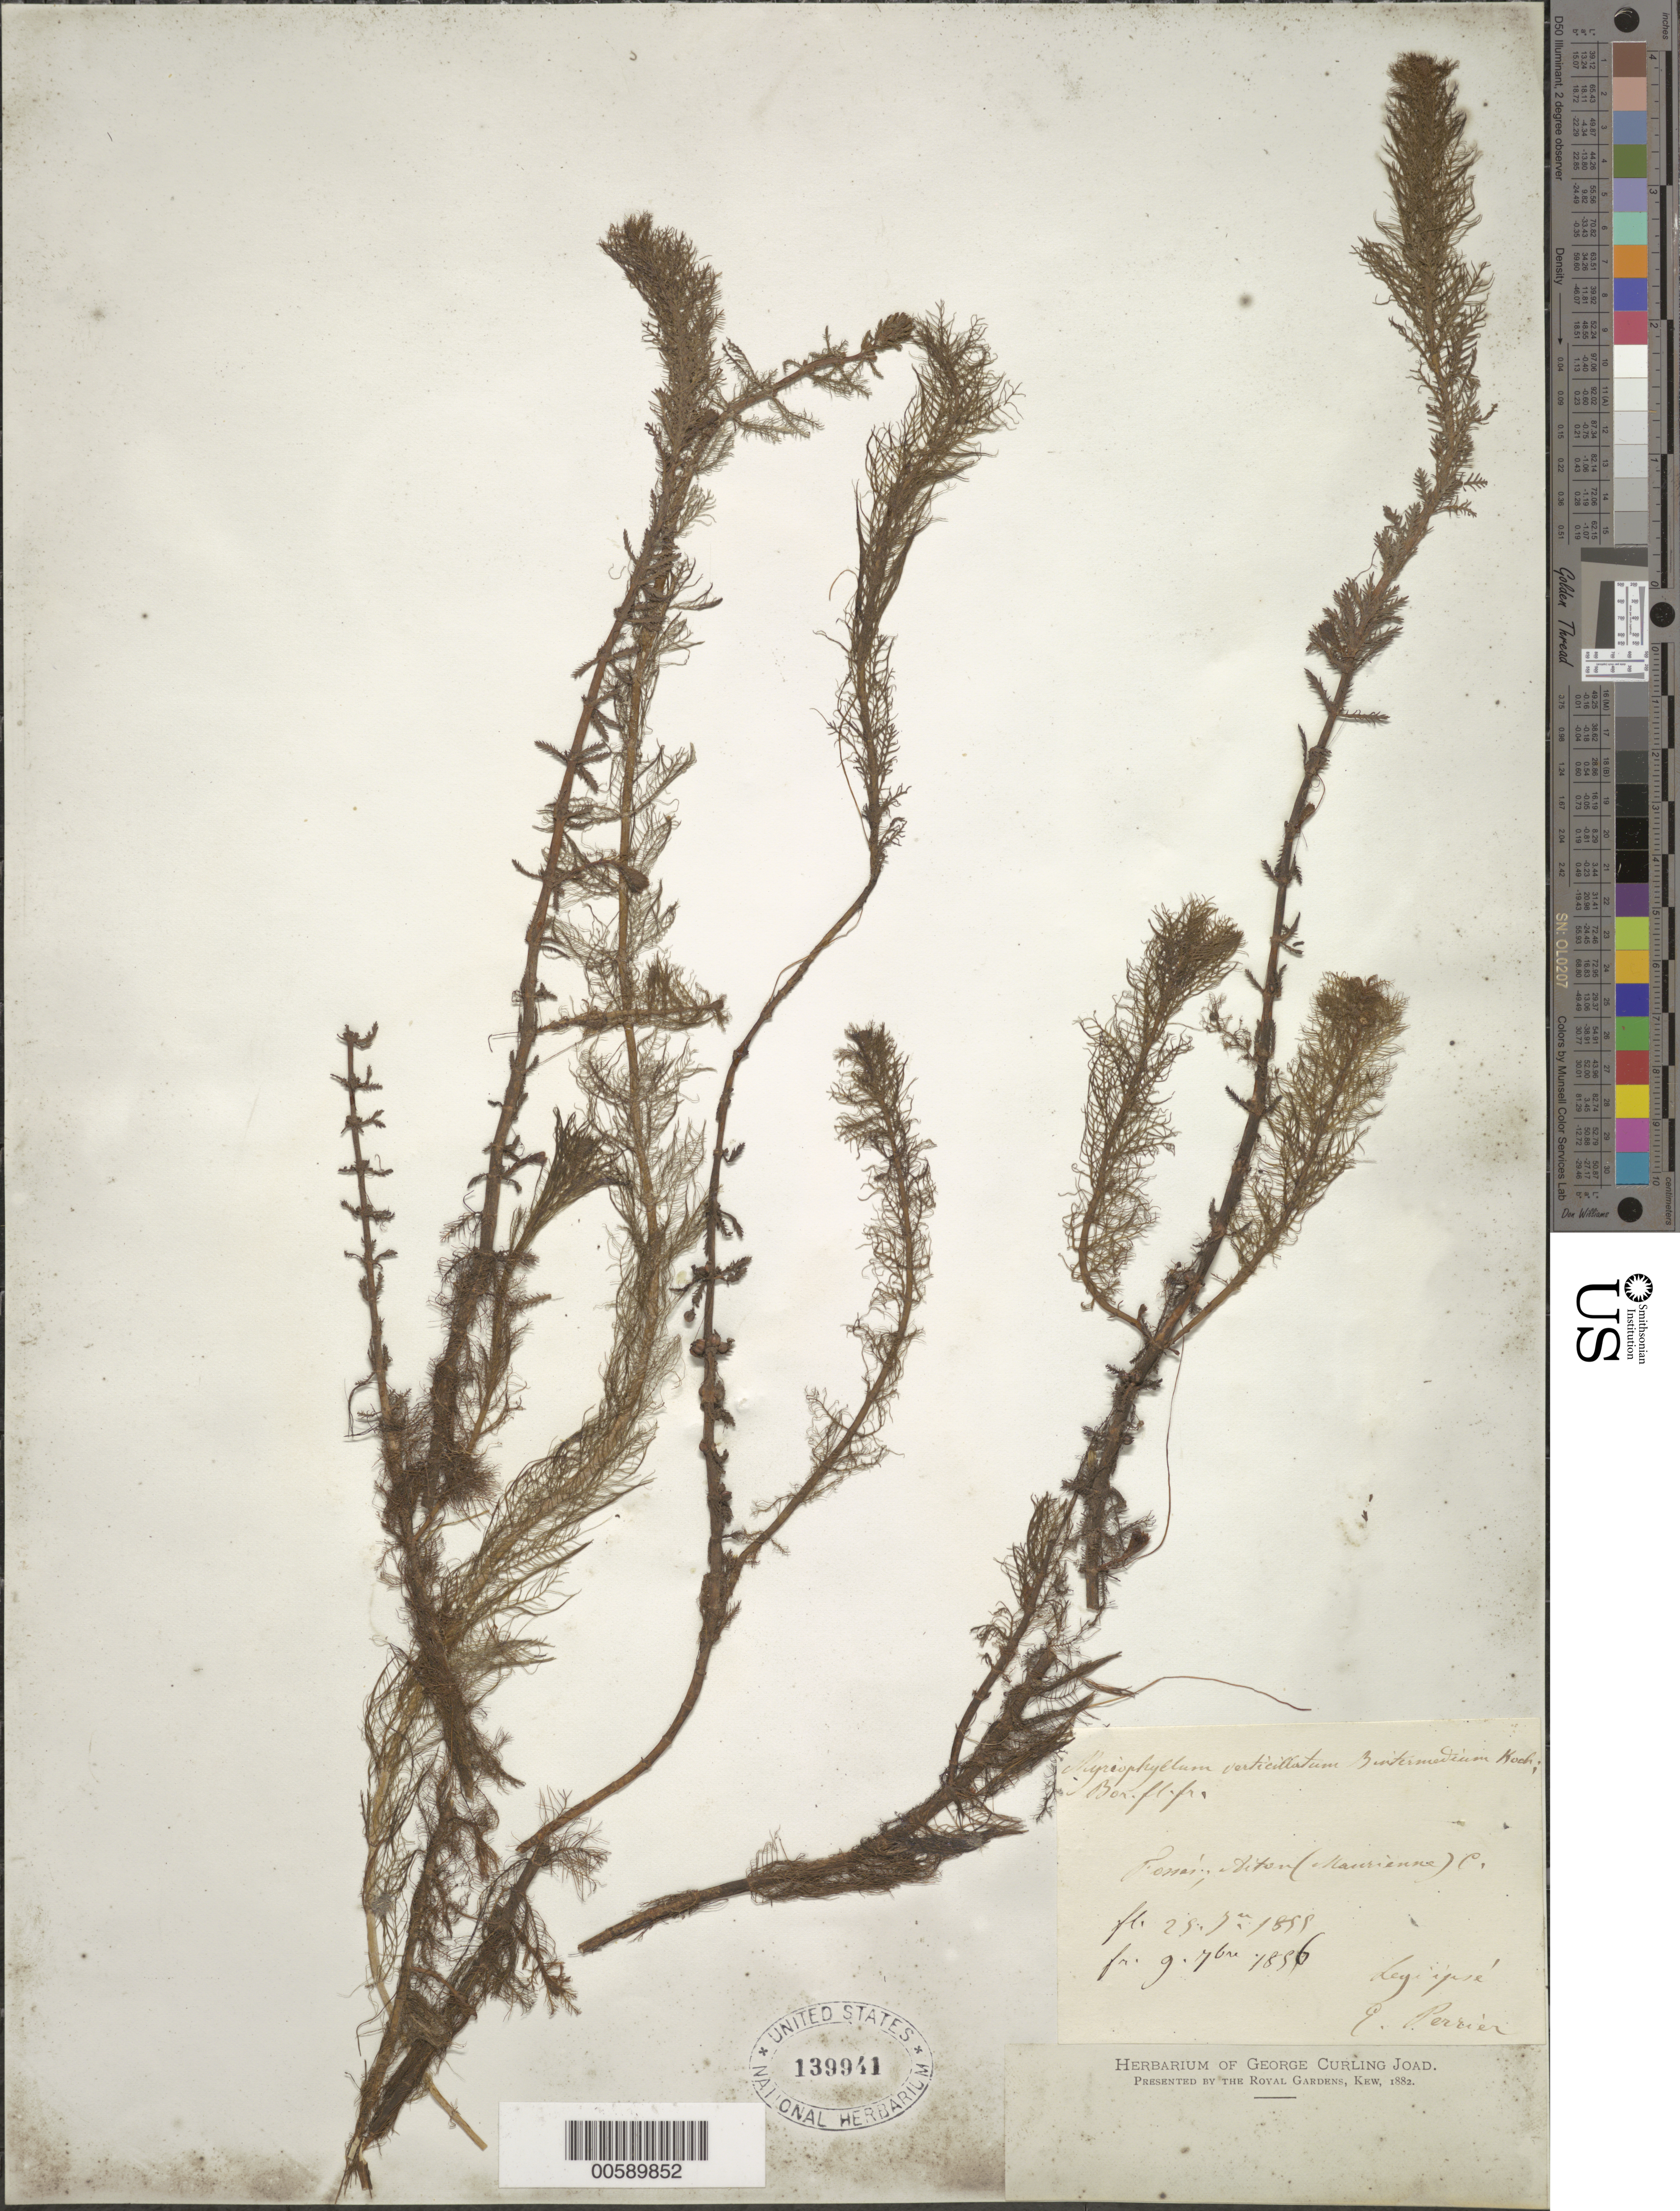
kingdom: Plantae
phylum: Tracheophyta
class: Magnoliopsida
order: Saxifragales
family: Haloragaceae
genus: Myriophyllum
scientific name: Myriophyllum verticillatum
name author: L.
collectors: E. Percier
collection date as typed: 09 Feb 1896 to 25 Jun 1899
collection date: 1896-02-09/1899-06-25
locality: Ponai Aiton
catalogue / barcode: US 139941